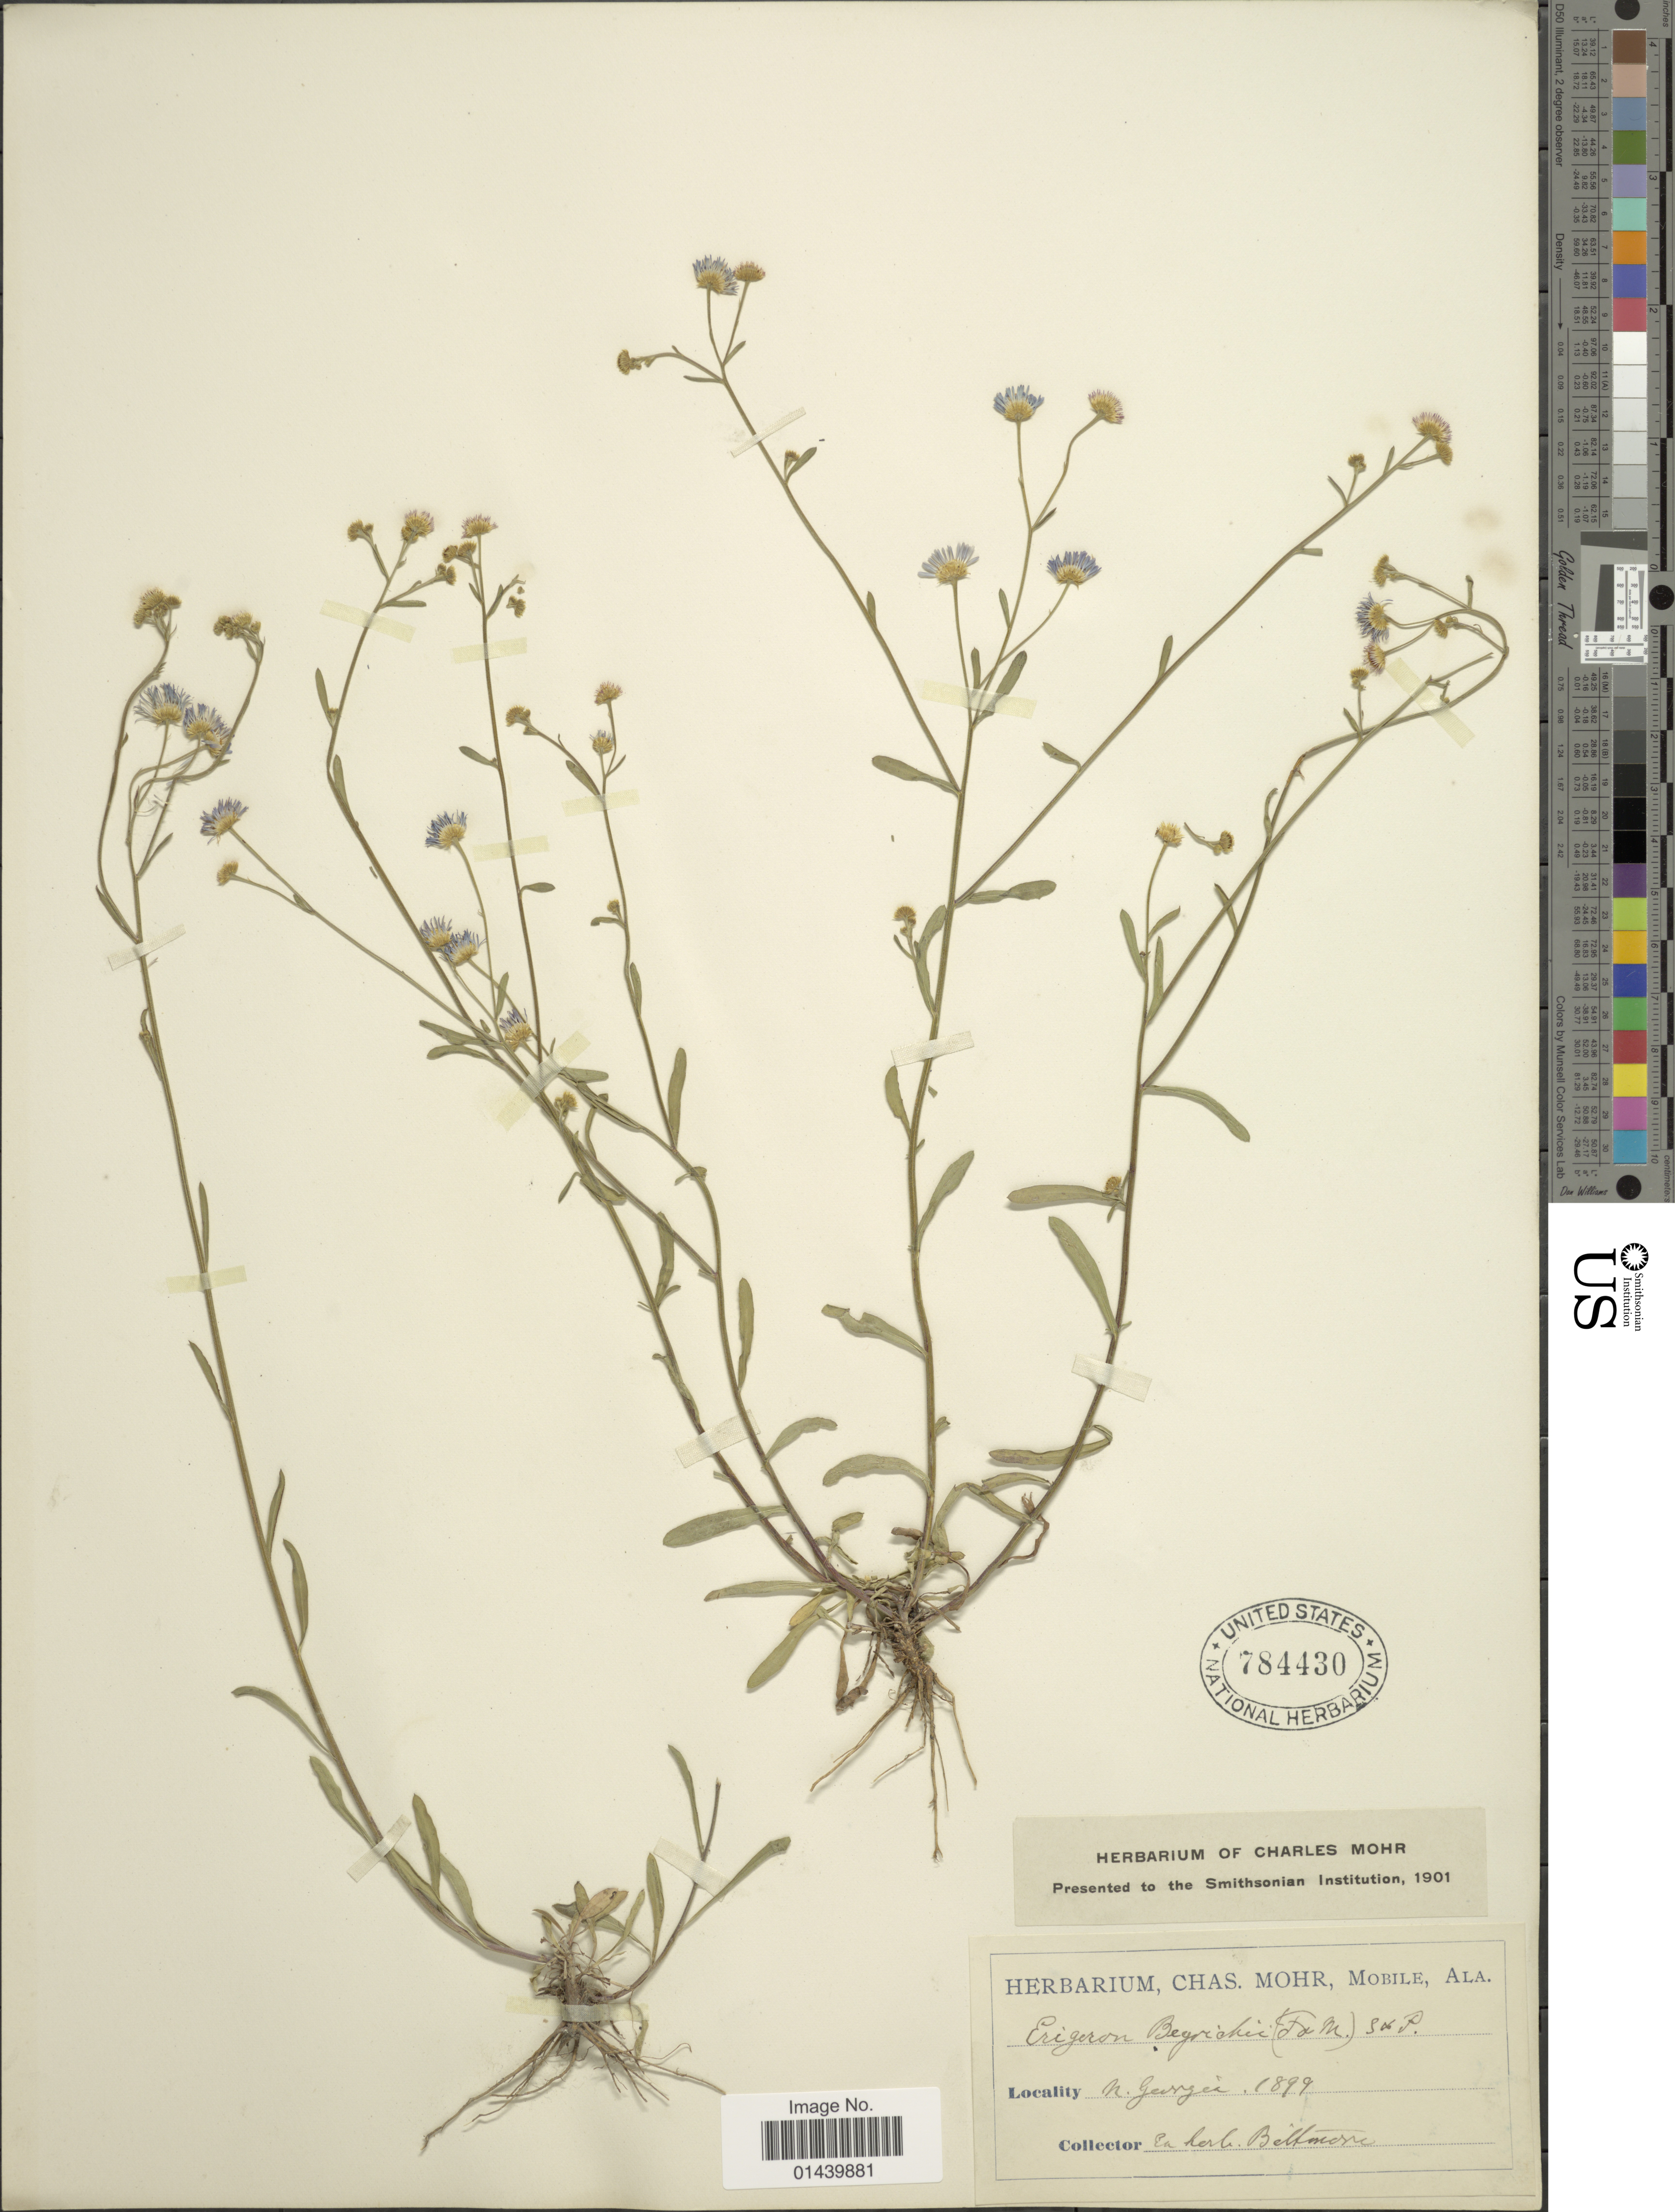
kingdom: Plantae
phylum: Tracheophyta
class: Magnoliopsida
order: Asterales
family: Asteraceae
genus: Erigeron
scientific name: Erigeron strigosus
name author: Muhl. ex Willd.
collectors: ex herb. Biltmore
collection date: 1899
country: United States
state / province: Georgia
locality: N. Georgia.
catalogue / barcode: US 784430